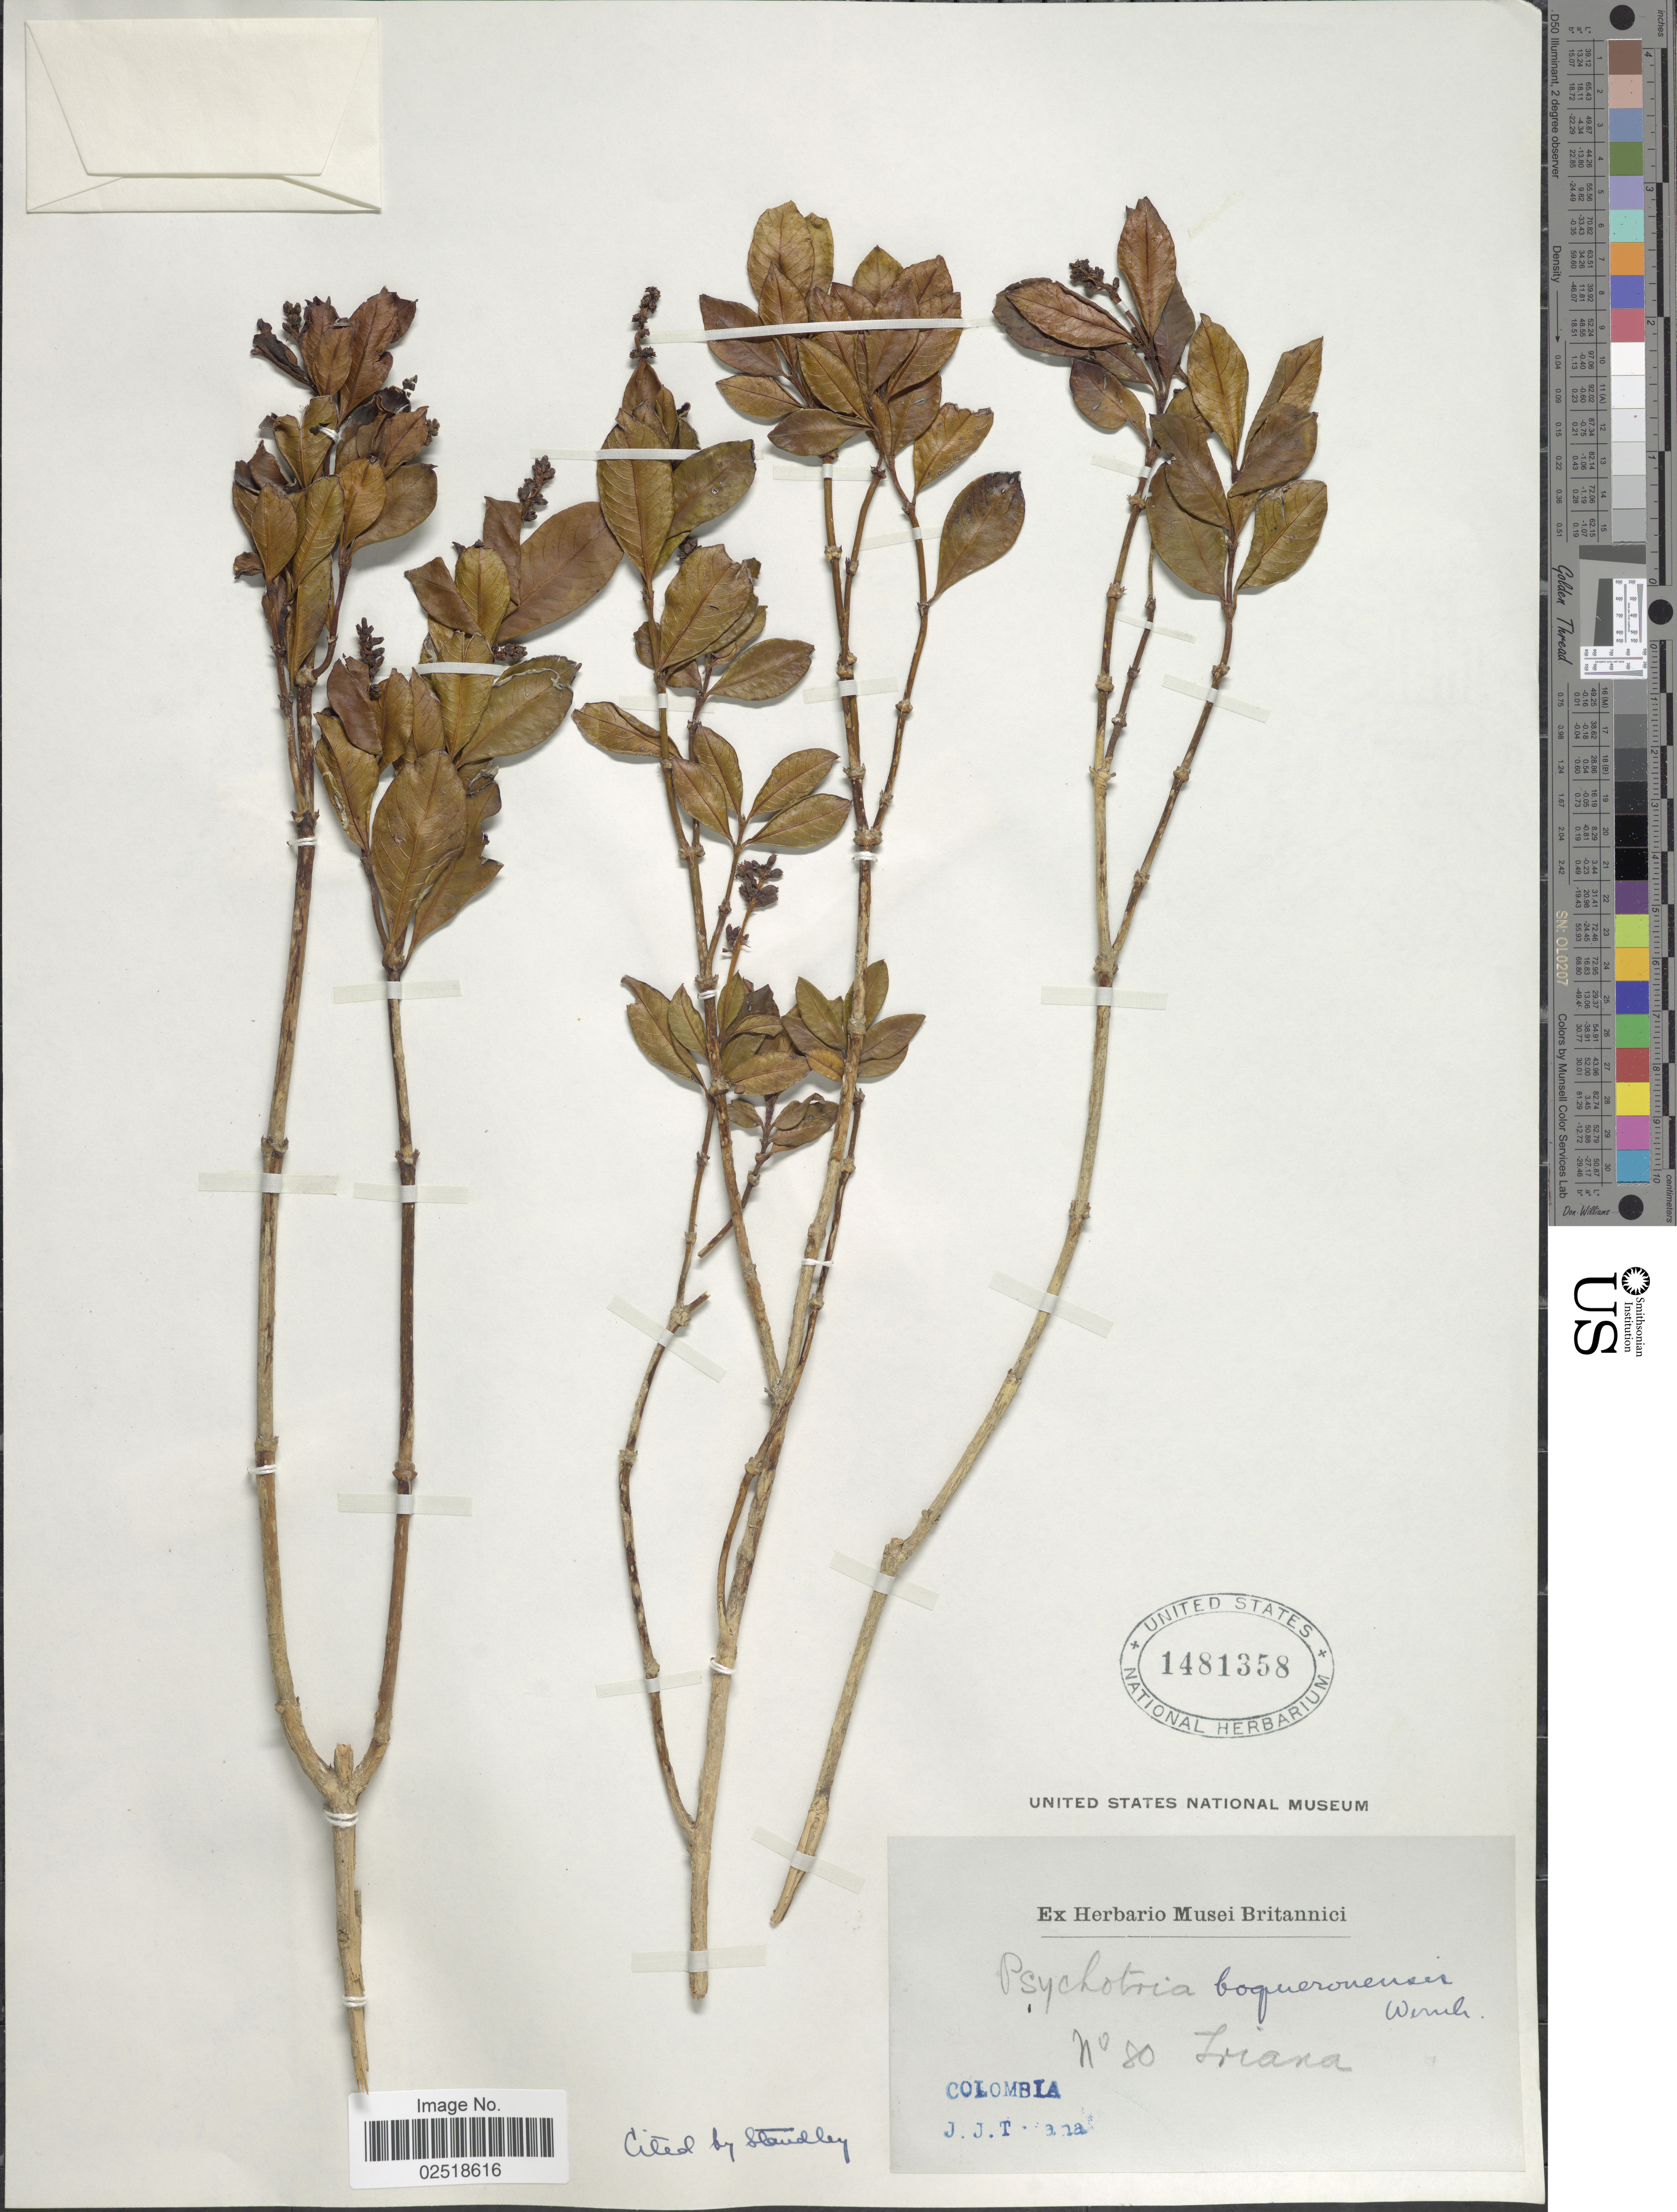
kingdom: Plantae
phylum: Tracheophyta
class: Magnoliopsida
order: Gentianales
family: Rubiaceae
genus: Psychotria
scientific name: Psychotria boqueronensis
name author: Wernham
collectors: J. J. Triana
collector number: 80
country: Colombia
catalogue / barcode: US 1481358